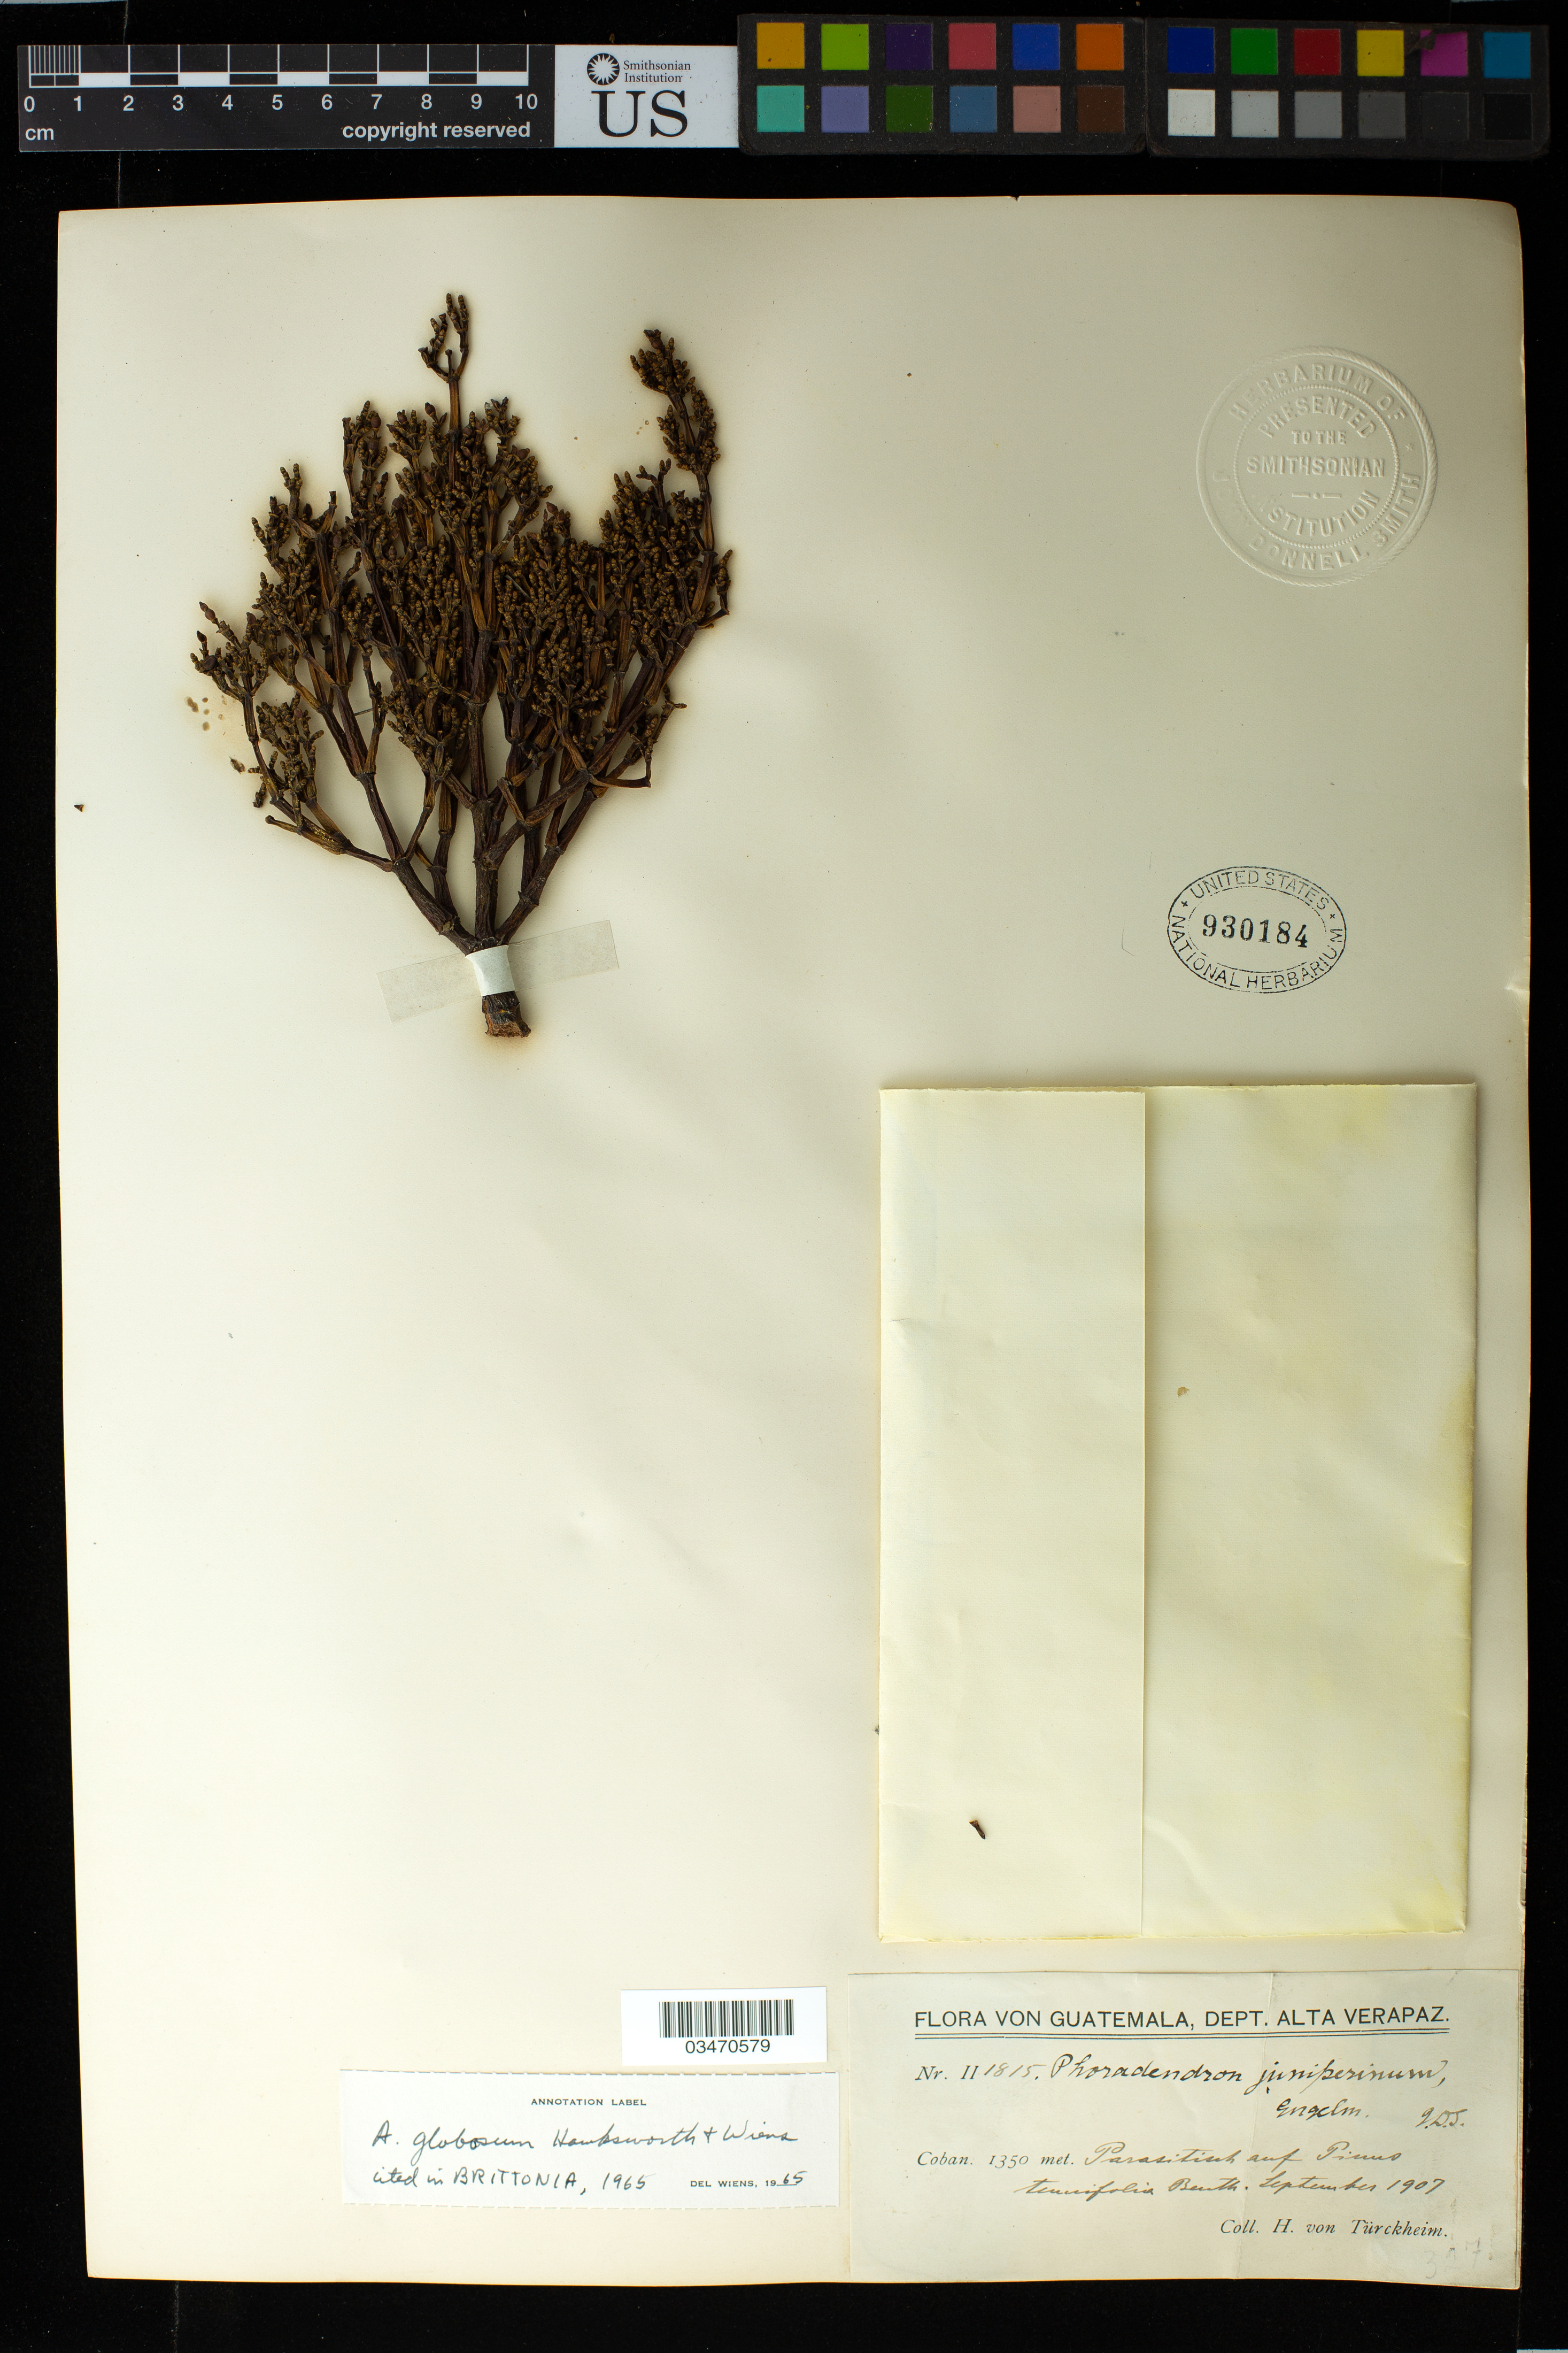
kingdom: Plantae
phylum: Tracheophyta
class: Magnoliopsida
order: Santalales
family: Viscaceae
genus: Arceuthobium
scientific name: Arceuthobium globosum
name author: Hawksw. & Wiens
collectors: H. von Türckheim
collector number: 1815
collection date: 1907-09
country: Guatemala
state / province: Alta Verapaz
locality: Coban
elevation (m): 1350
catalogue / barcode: US 930184